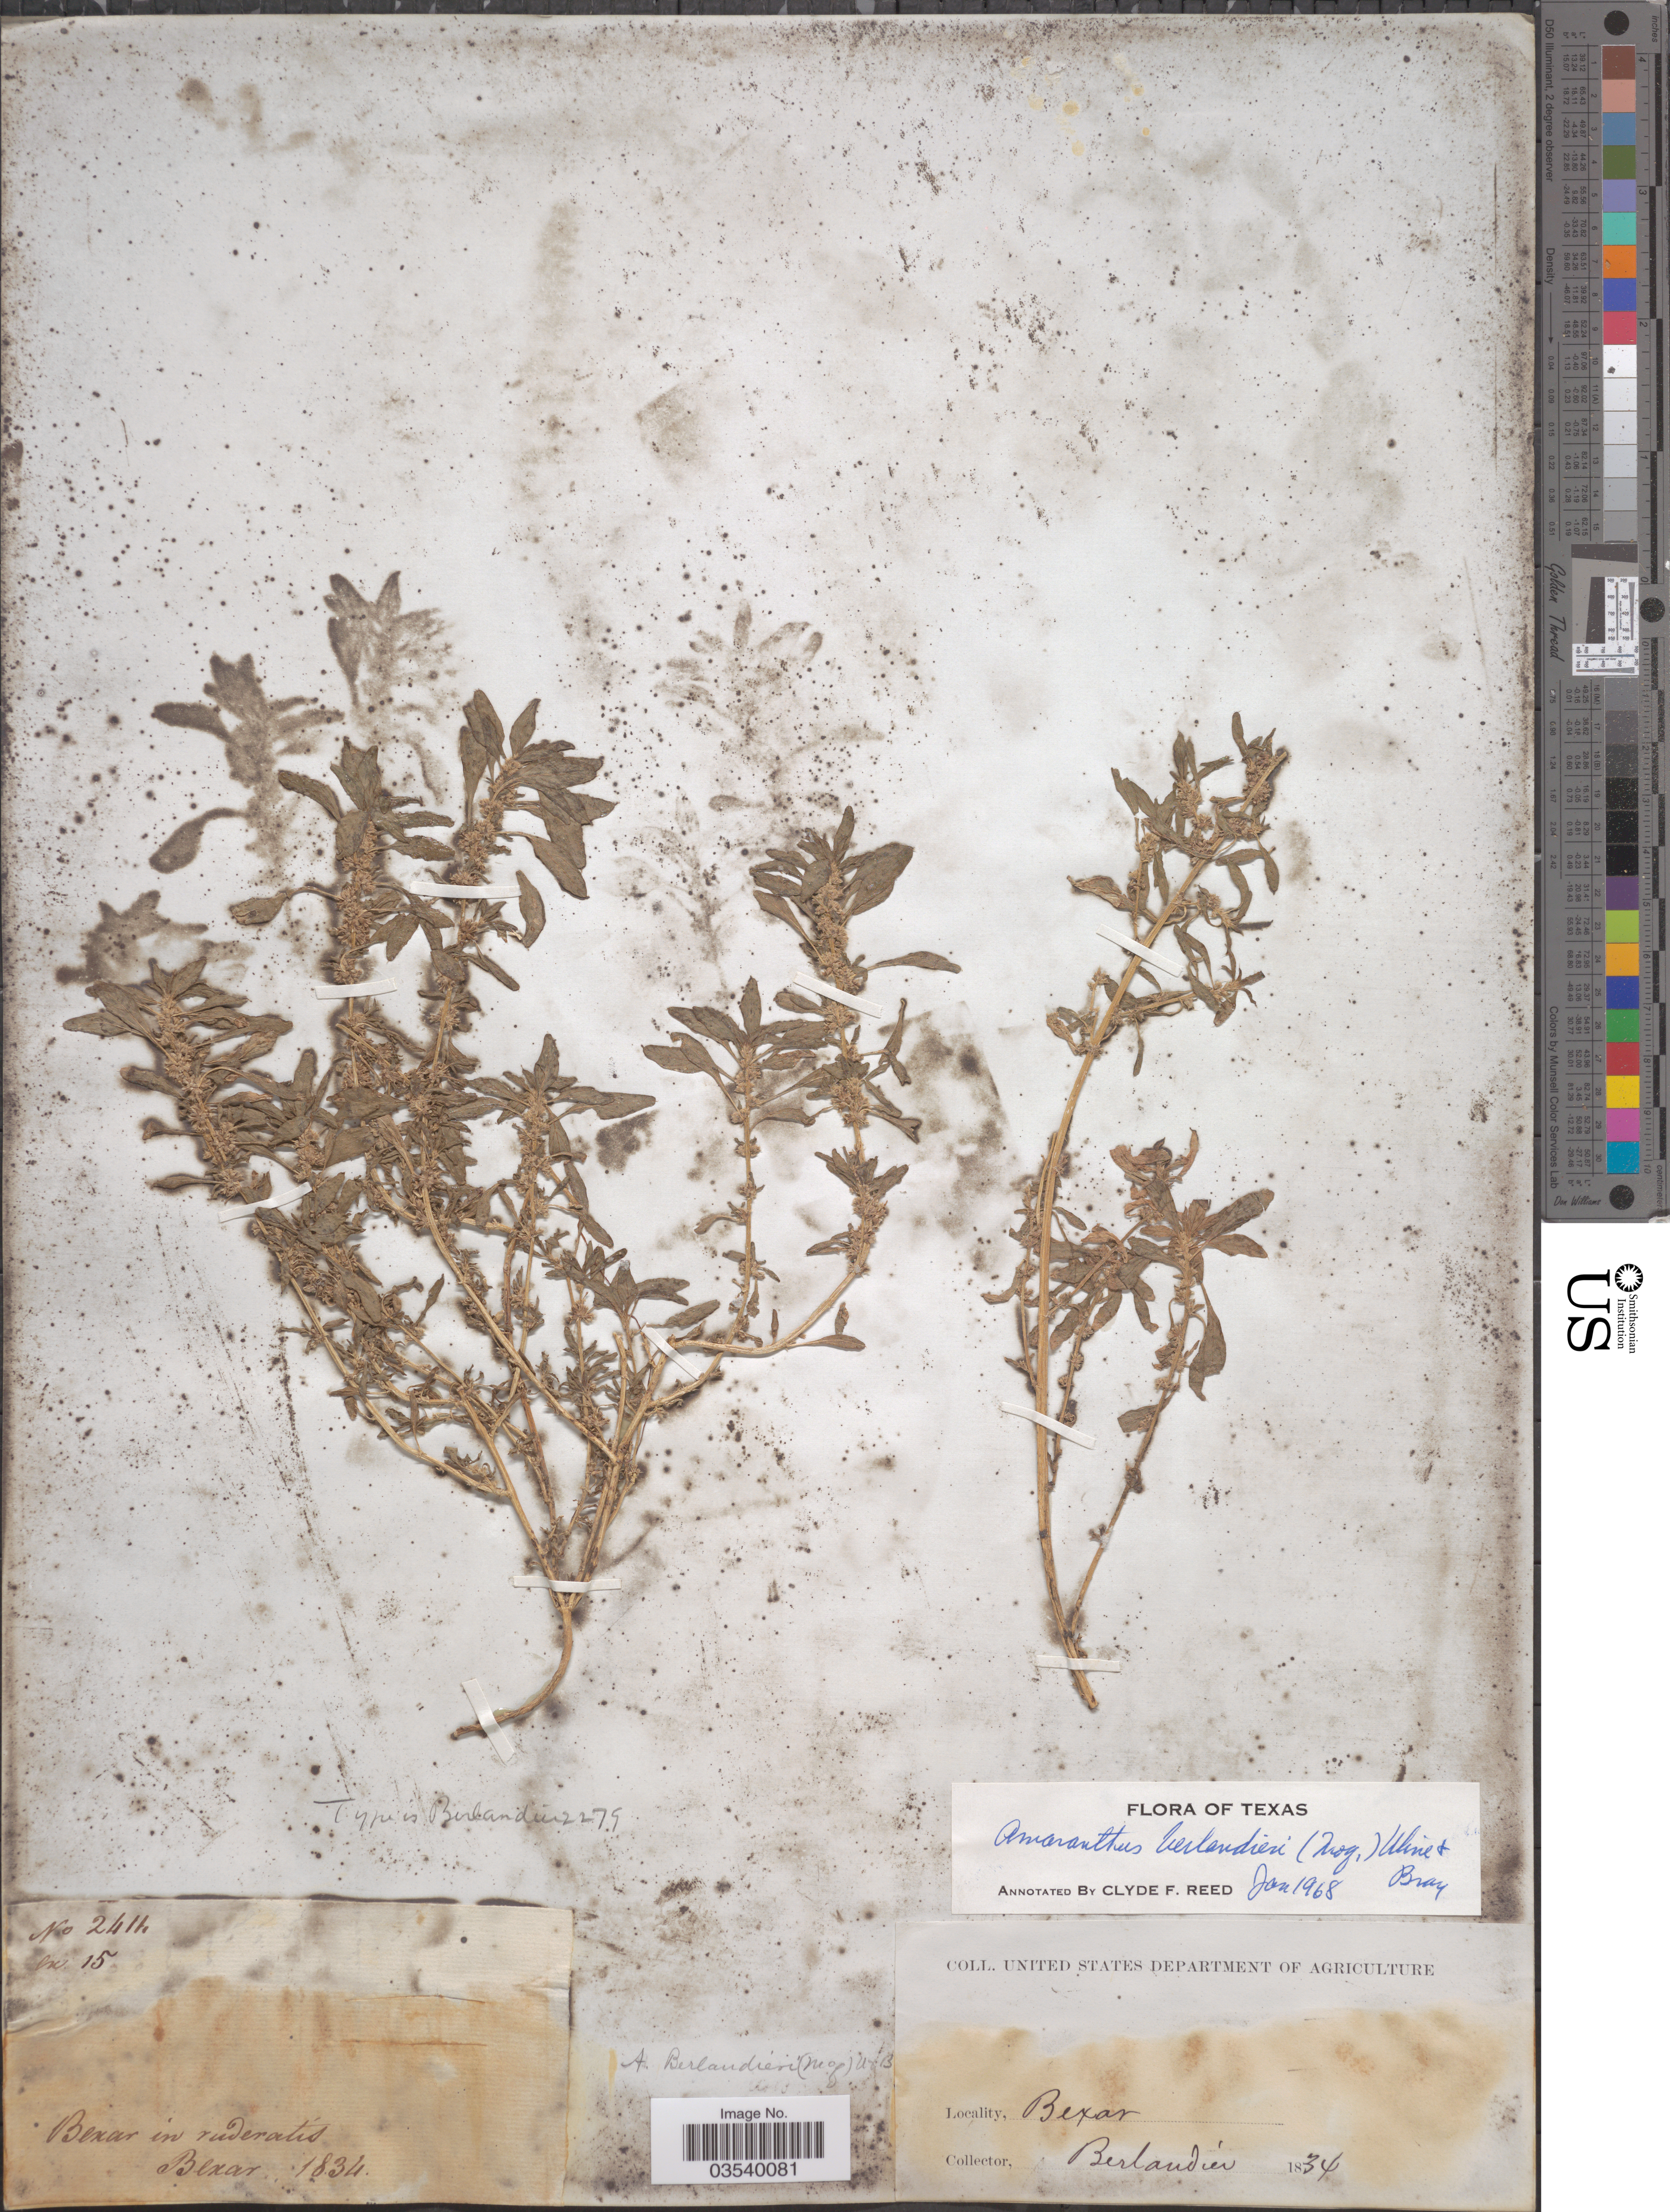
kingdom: Plantae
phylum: Tracheophyta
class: Magnoliopsida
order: Caryophyllales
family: Amaranthaceae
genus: Amaranthus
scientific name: Amaranthus berlandieri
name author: (Moq.) Uline & W.L. Bray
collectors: J. L. Berlandier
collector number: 2414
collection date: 1834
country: United States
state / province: Texas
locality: Bexar in ruderatis.